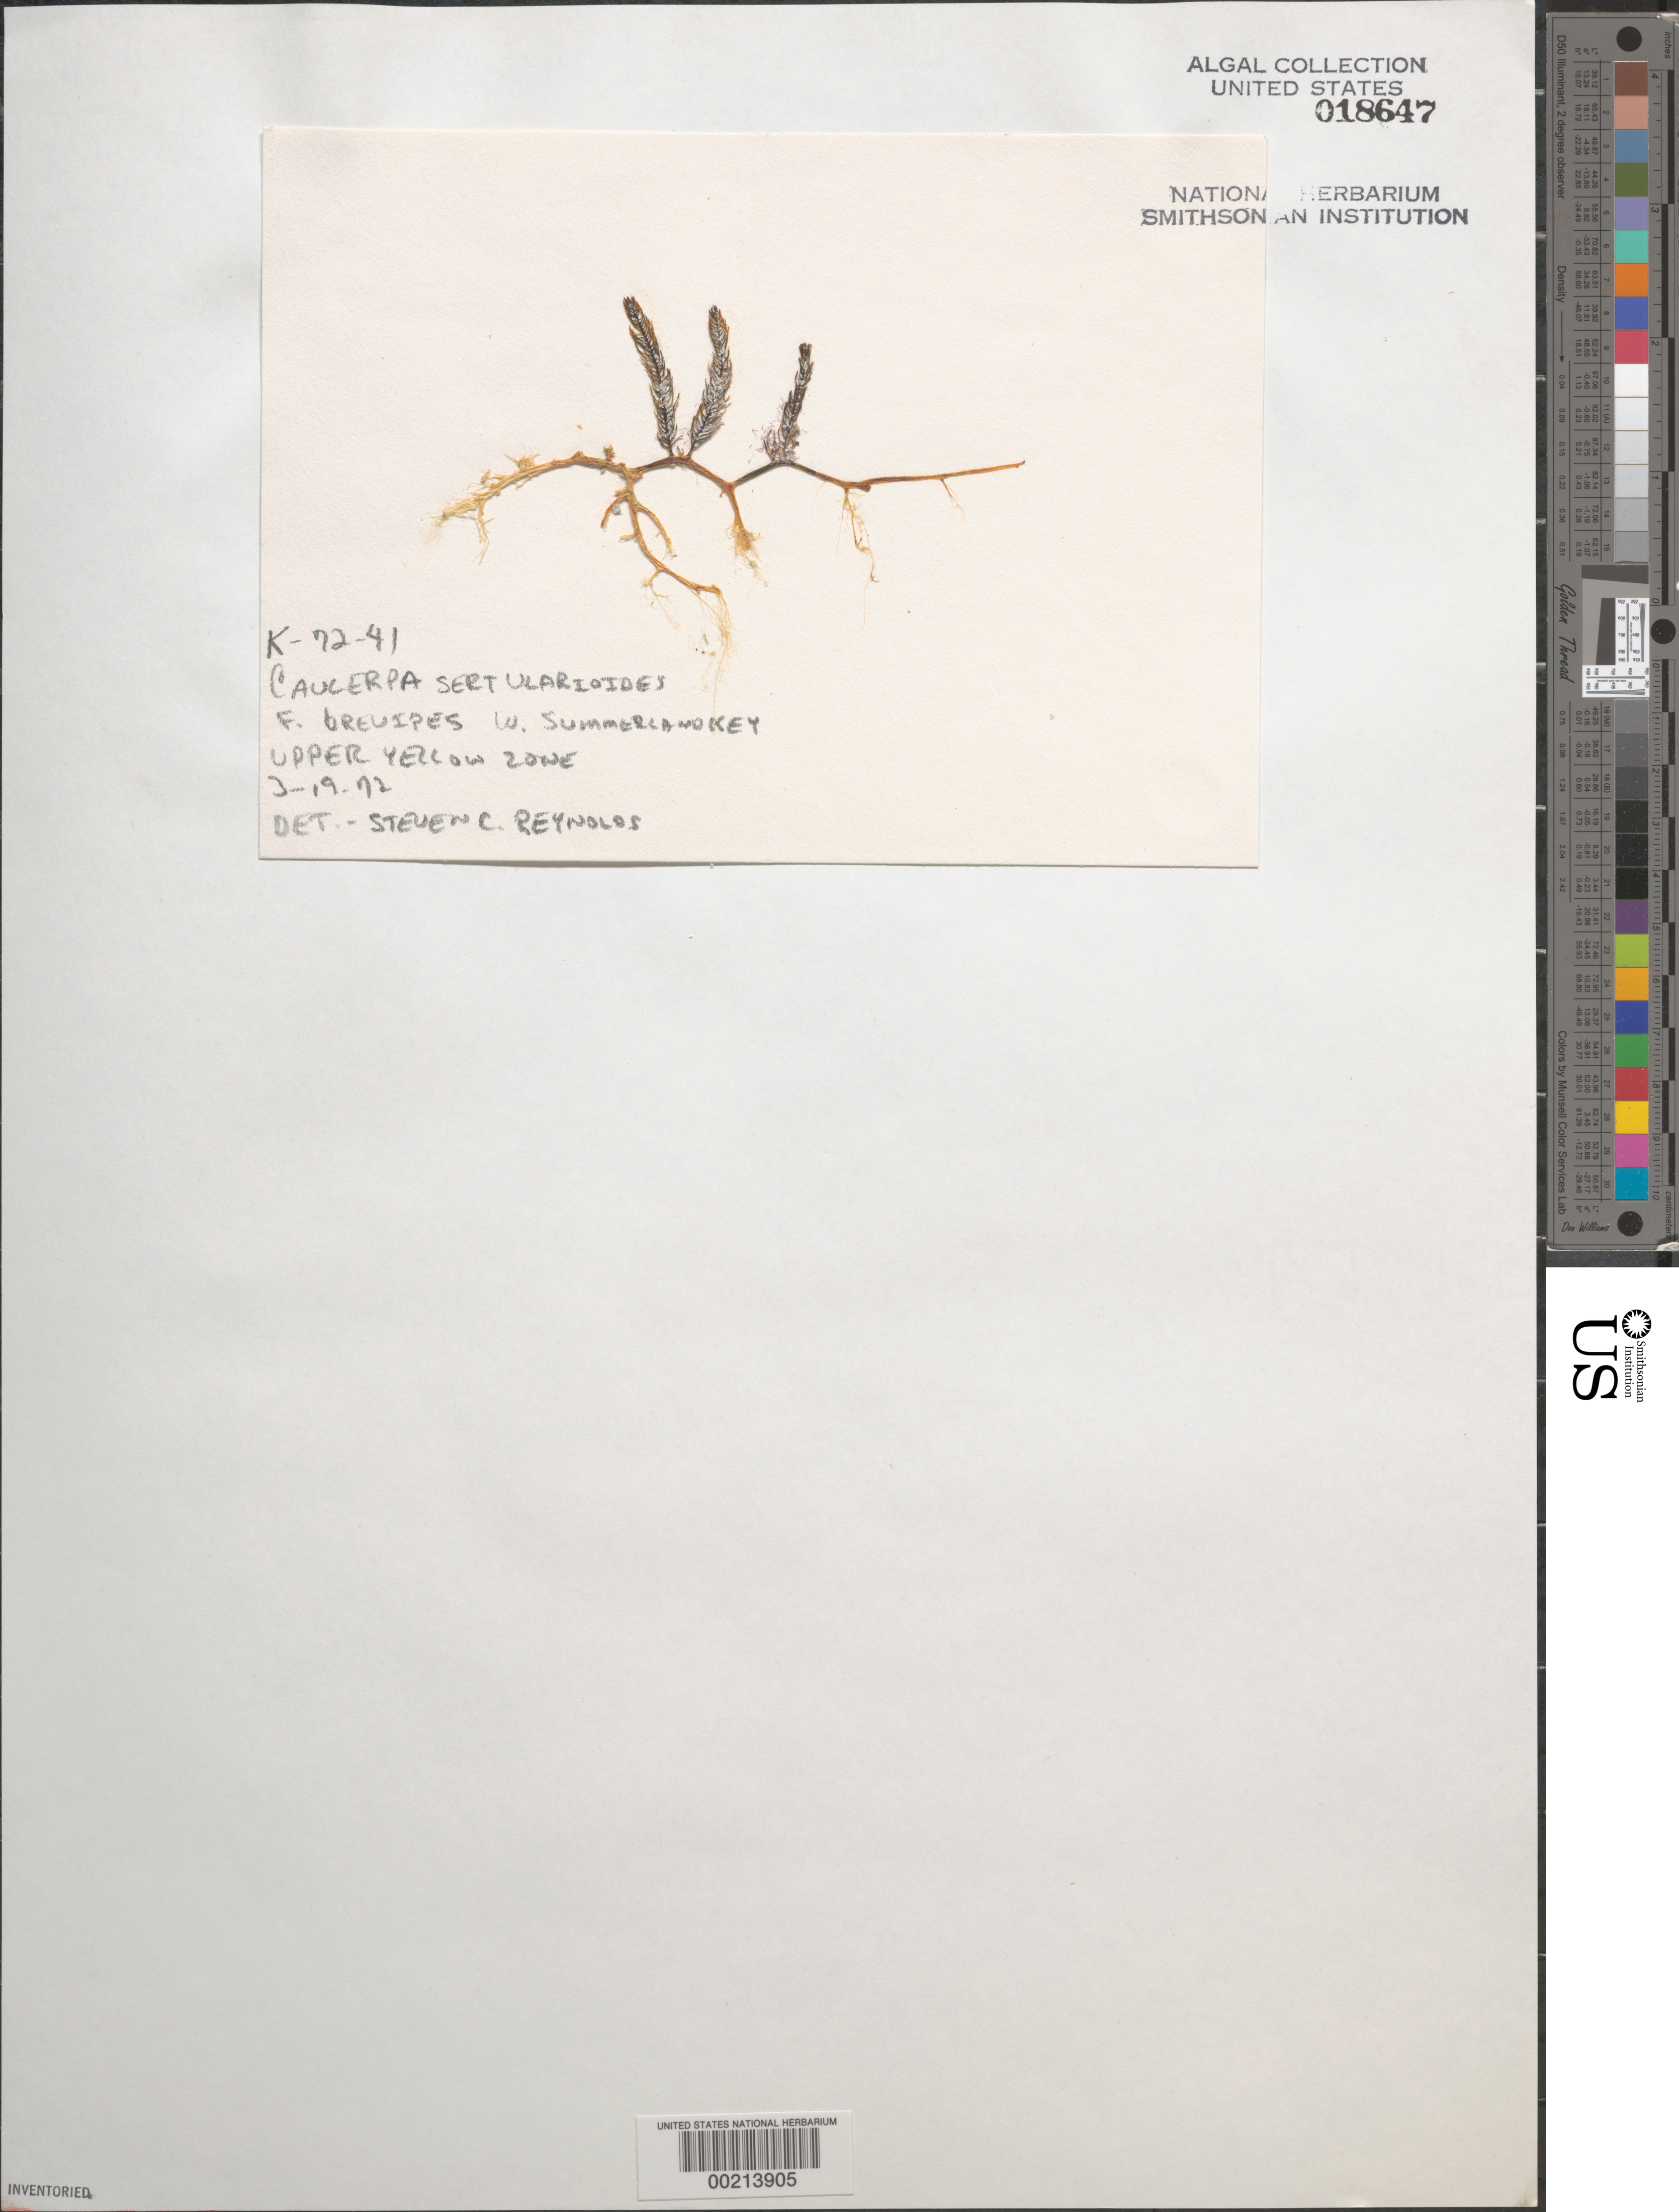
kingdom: Plantae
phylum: Chlorophyta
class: Ulvophyceae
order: Bryopsidales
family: Caulerpaceae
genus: Caulerpa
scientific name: Caulerpa sertularioides f. brevipes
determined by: Reynolds, S. C.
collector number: K-72-41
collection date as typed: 19 Mar 1972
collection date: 1972-03-19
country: United States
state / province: Florida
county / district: Monroe County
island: West Summerland Key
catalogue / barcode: US 18647